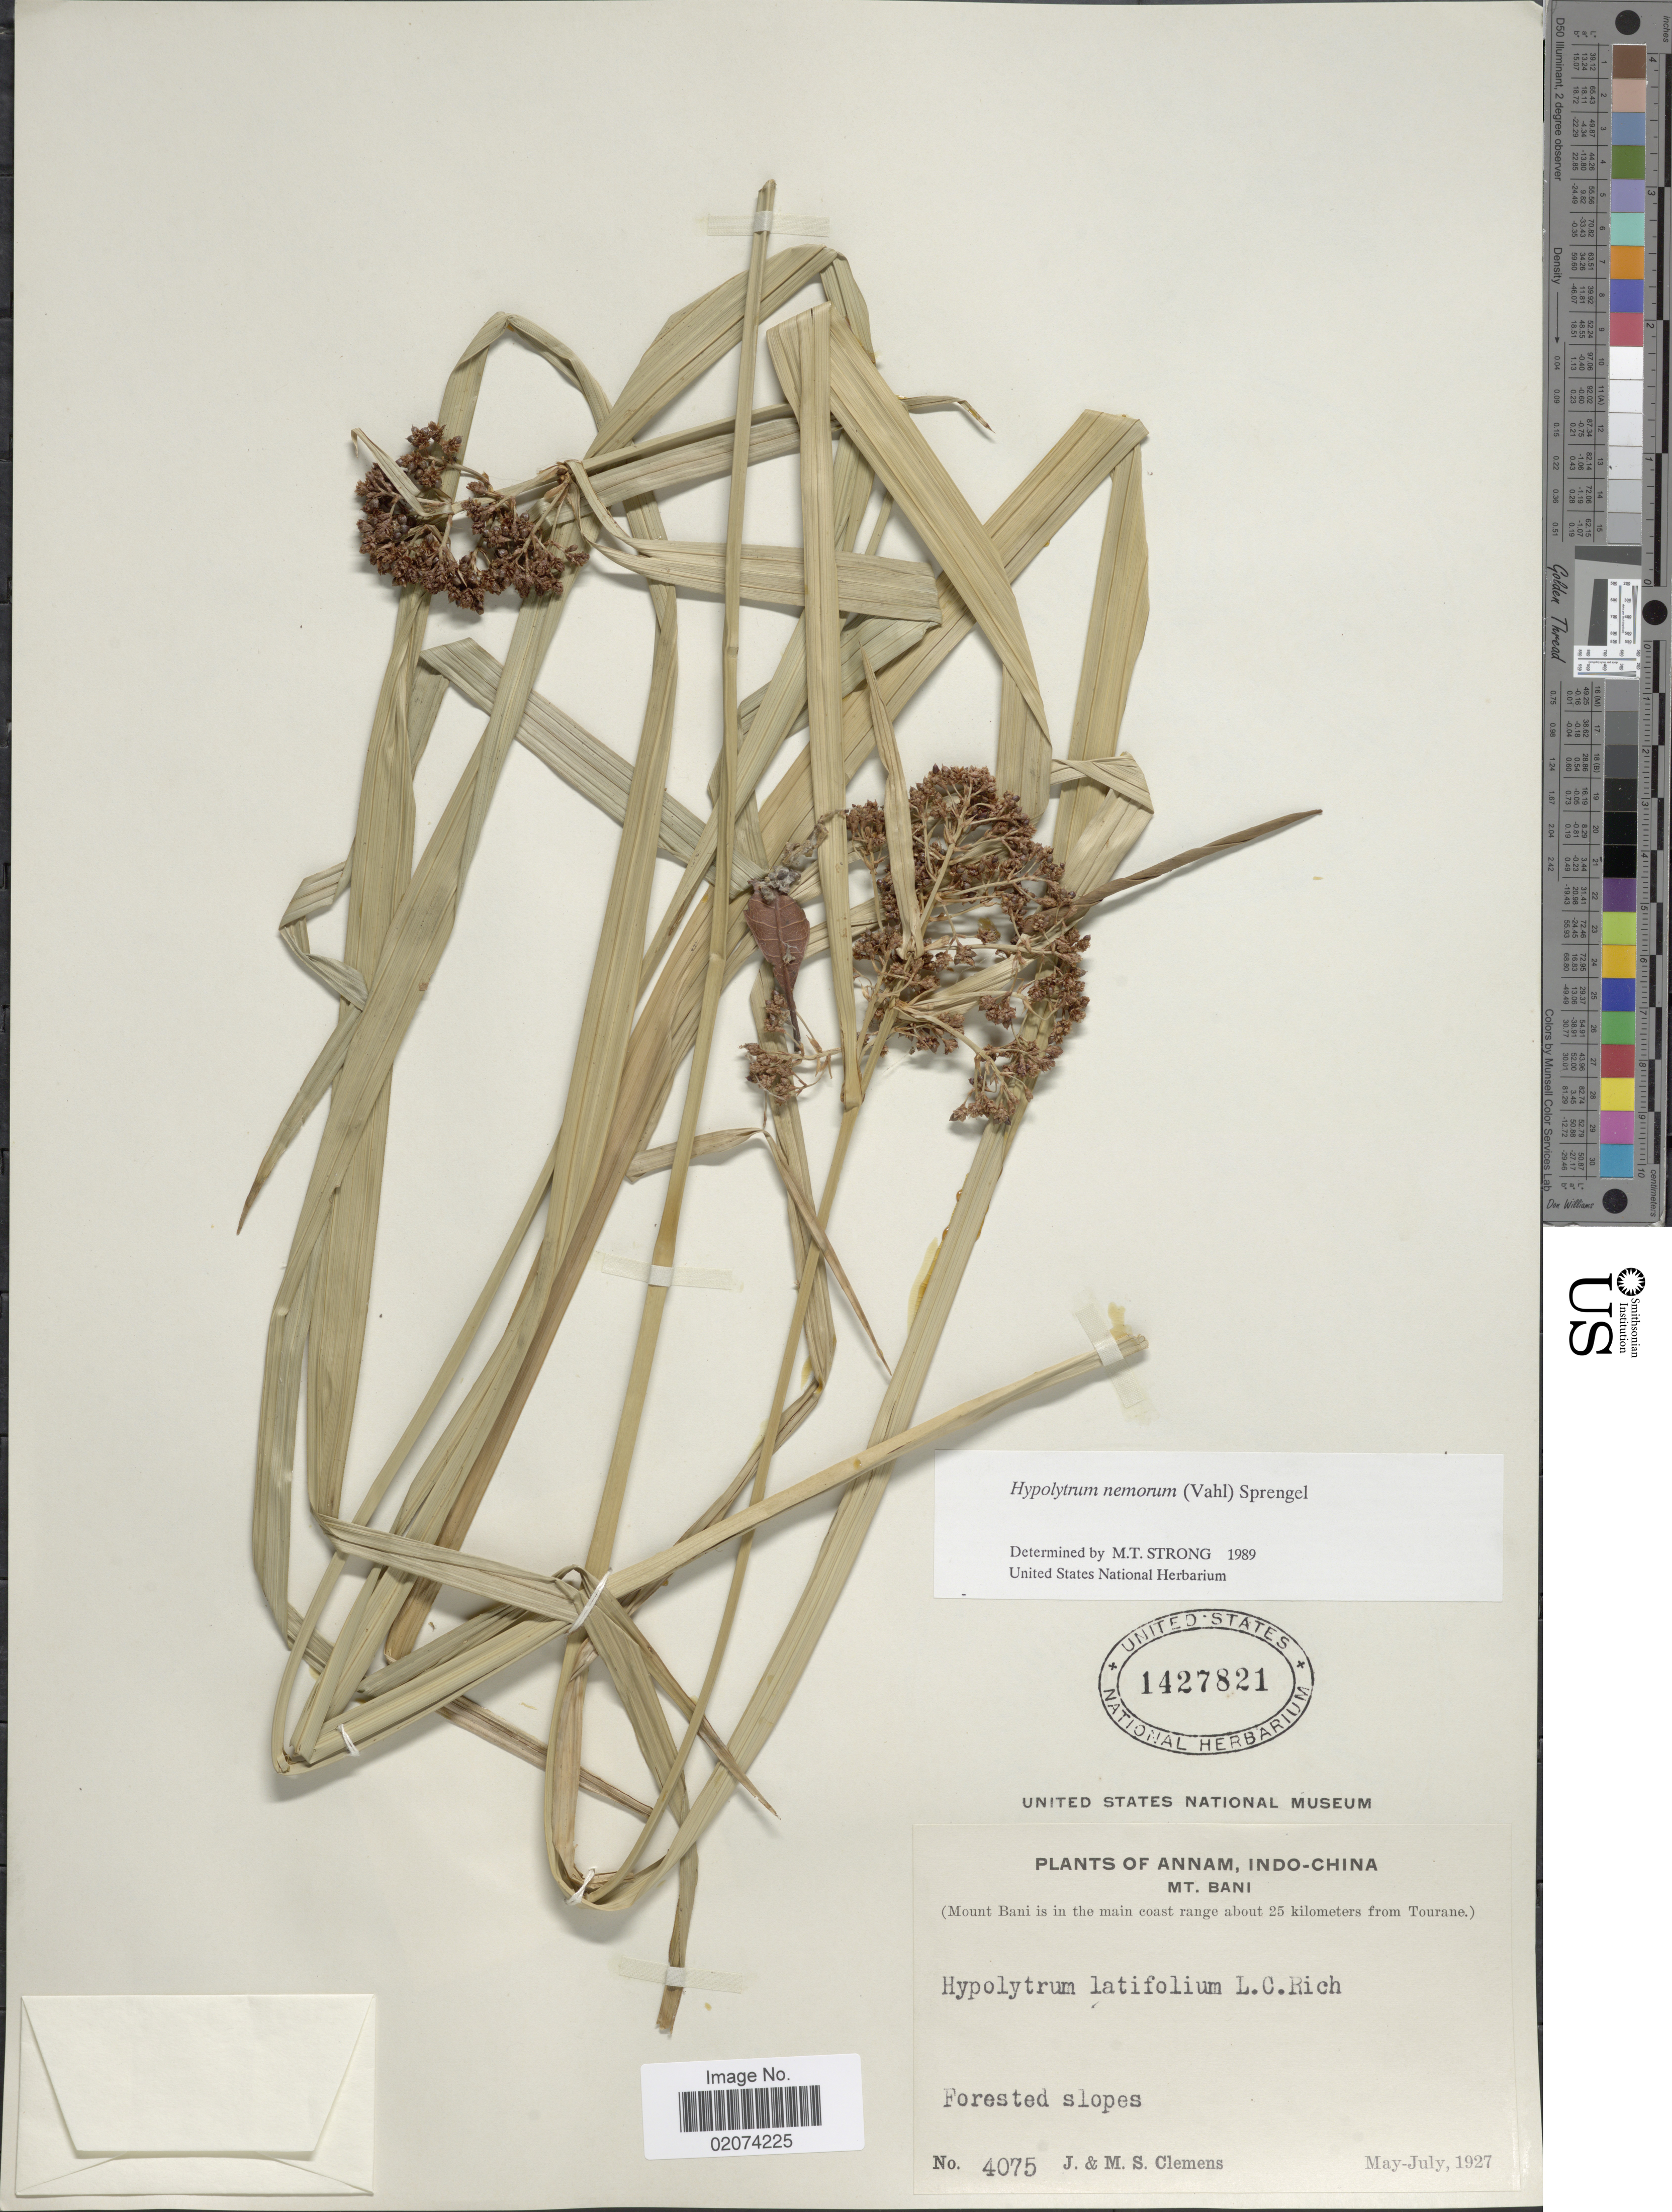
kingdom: Plantae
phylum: Tracheophyta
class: Liliopsida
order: Poales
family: Cyperaceae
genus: Hypolytrum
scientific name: Hypolytrum nemorum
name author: (Vahl) Spreng.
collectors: J. Clemens & M. S. Clemens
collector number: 4075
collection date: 1927-05/1927-07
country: Vietnam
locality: Mt. Bani ( Mount Bani is in the main coast range about 25 kilometers from Tourane.)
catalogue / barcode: US 1427821